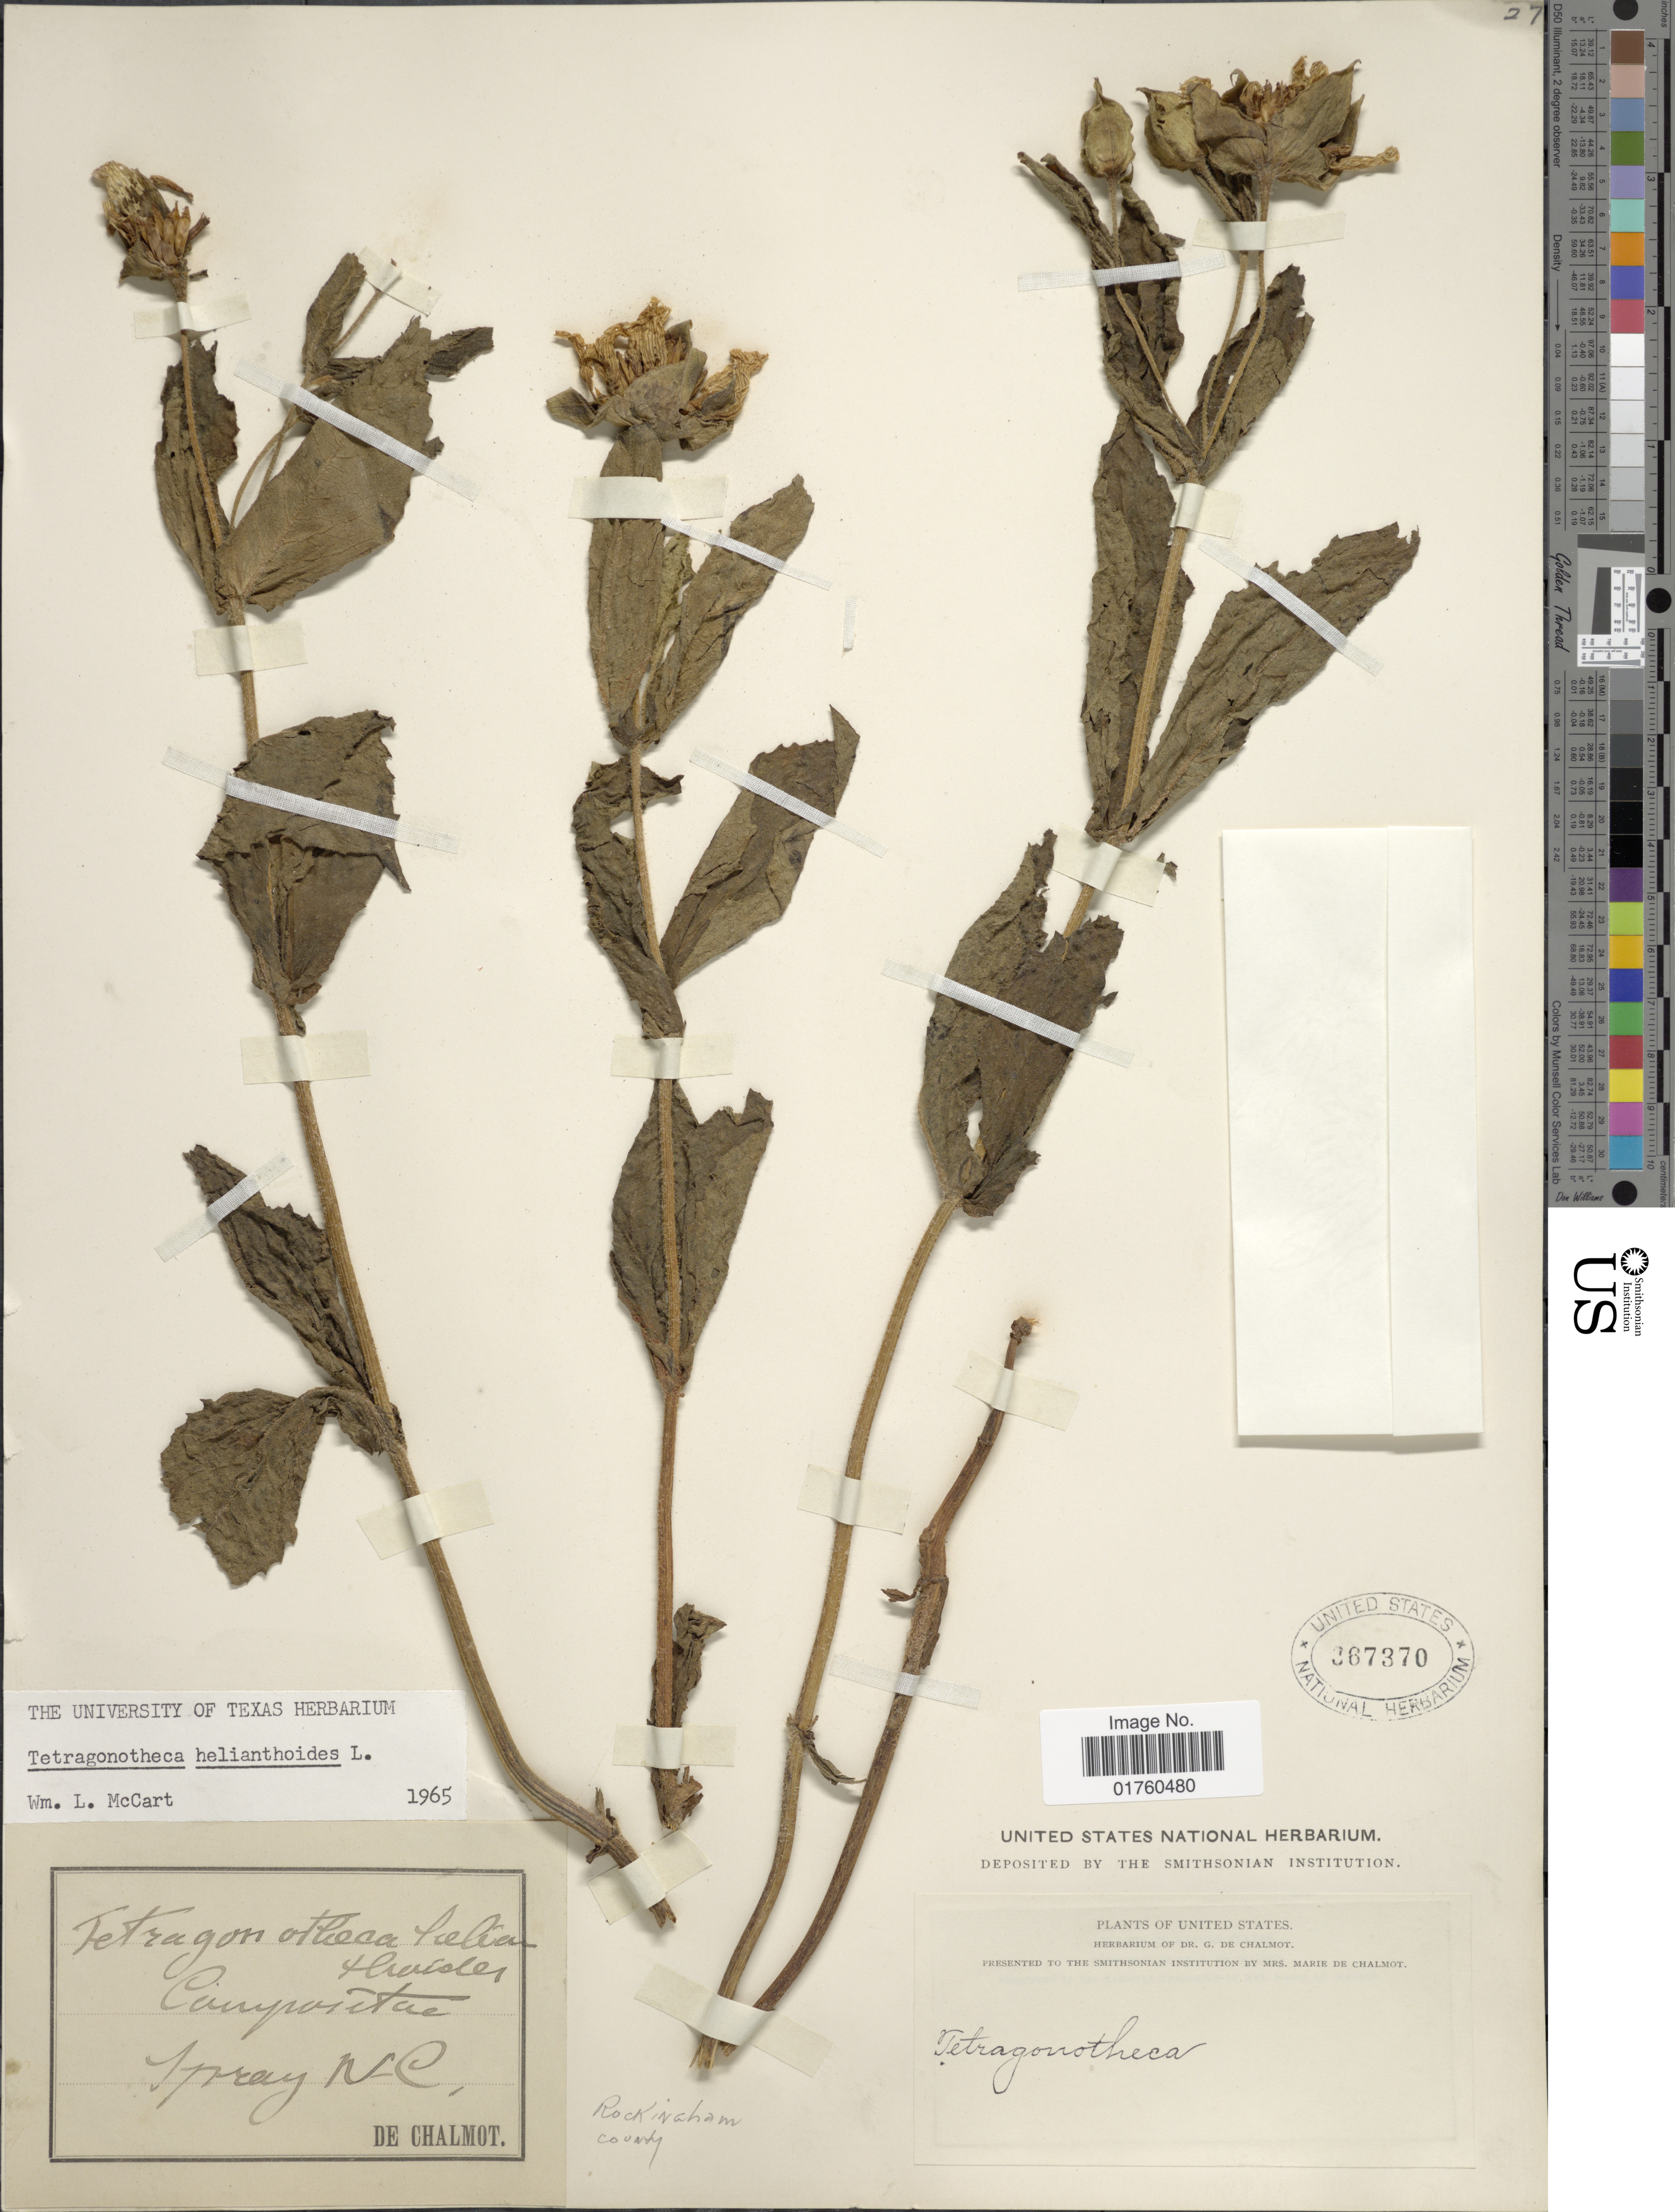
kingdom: Plantae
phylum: Tracheophyta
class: Magnoliopsida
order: Asterales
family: Asteraceae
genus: Tetragonotheca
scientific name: Tetragonotheca helianthoides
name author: L.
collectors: G. de Chalmot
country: United States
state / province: North Carolina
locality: Spray N. C.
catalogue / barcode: US 367370